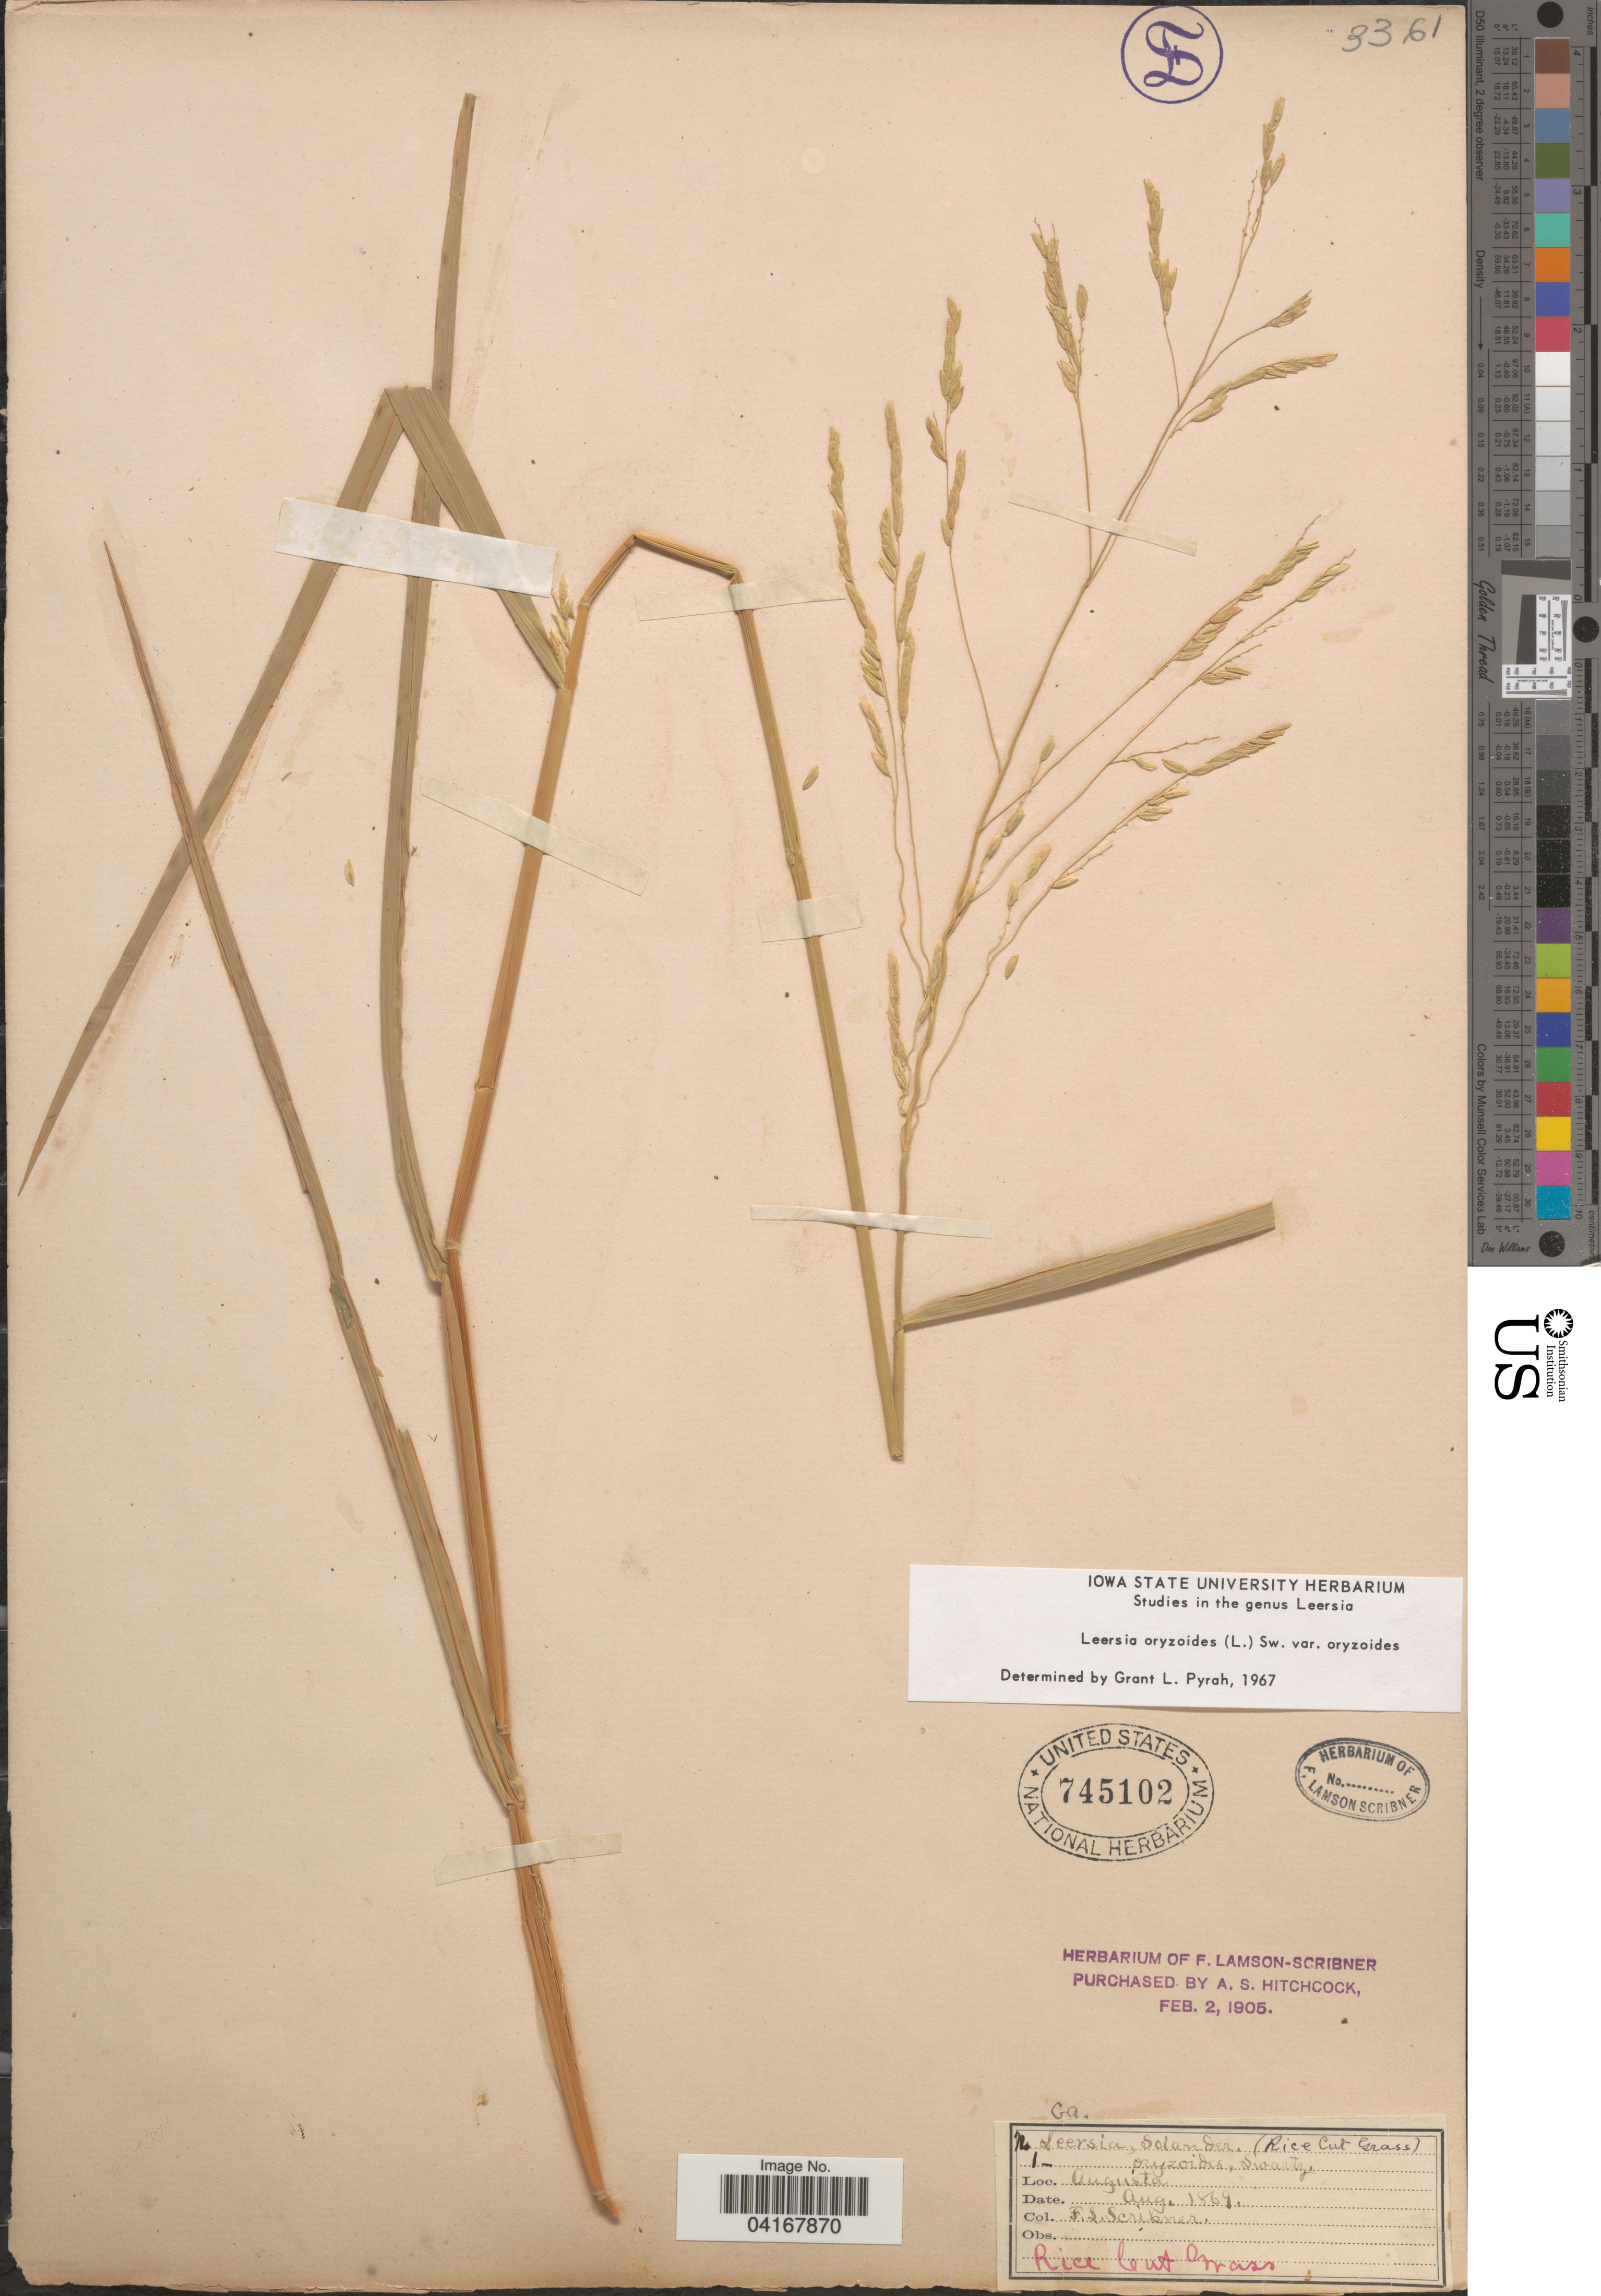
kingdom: Plantae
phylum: Tracheophyta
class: Liliopsida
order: Poales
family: Poaceae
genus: Leersia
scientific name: Leersia oryzoides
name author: (L.) Sw.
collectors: F. L. Scribner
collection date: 1869-08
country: United States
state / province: Georgia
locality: Augusta.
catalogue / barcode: US 745102